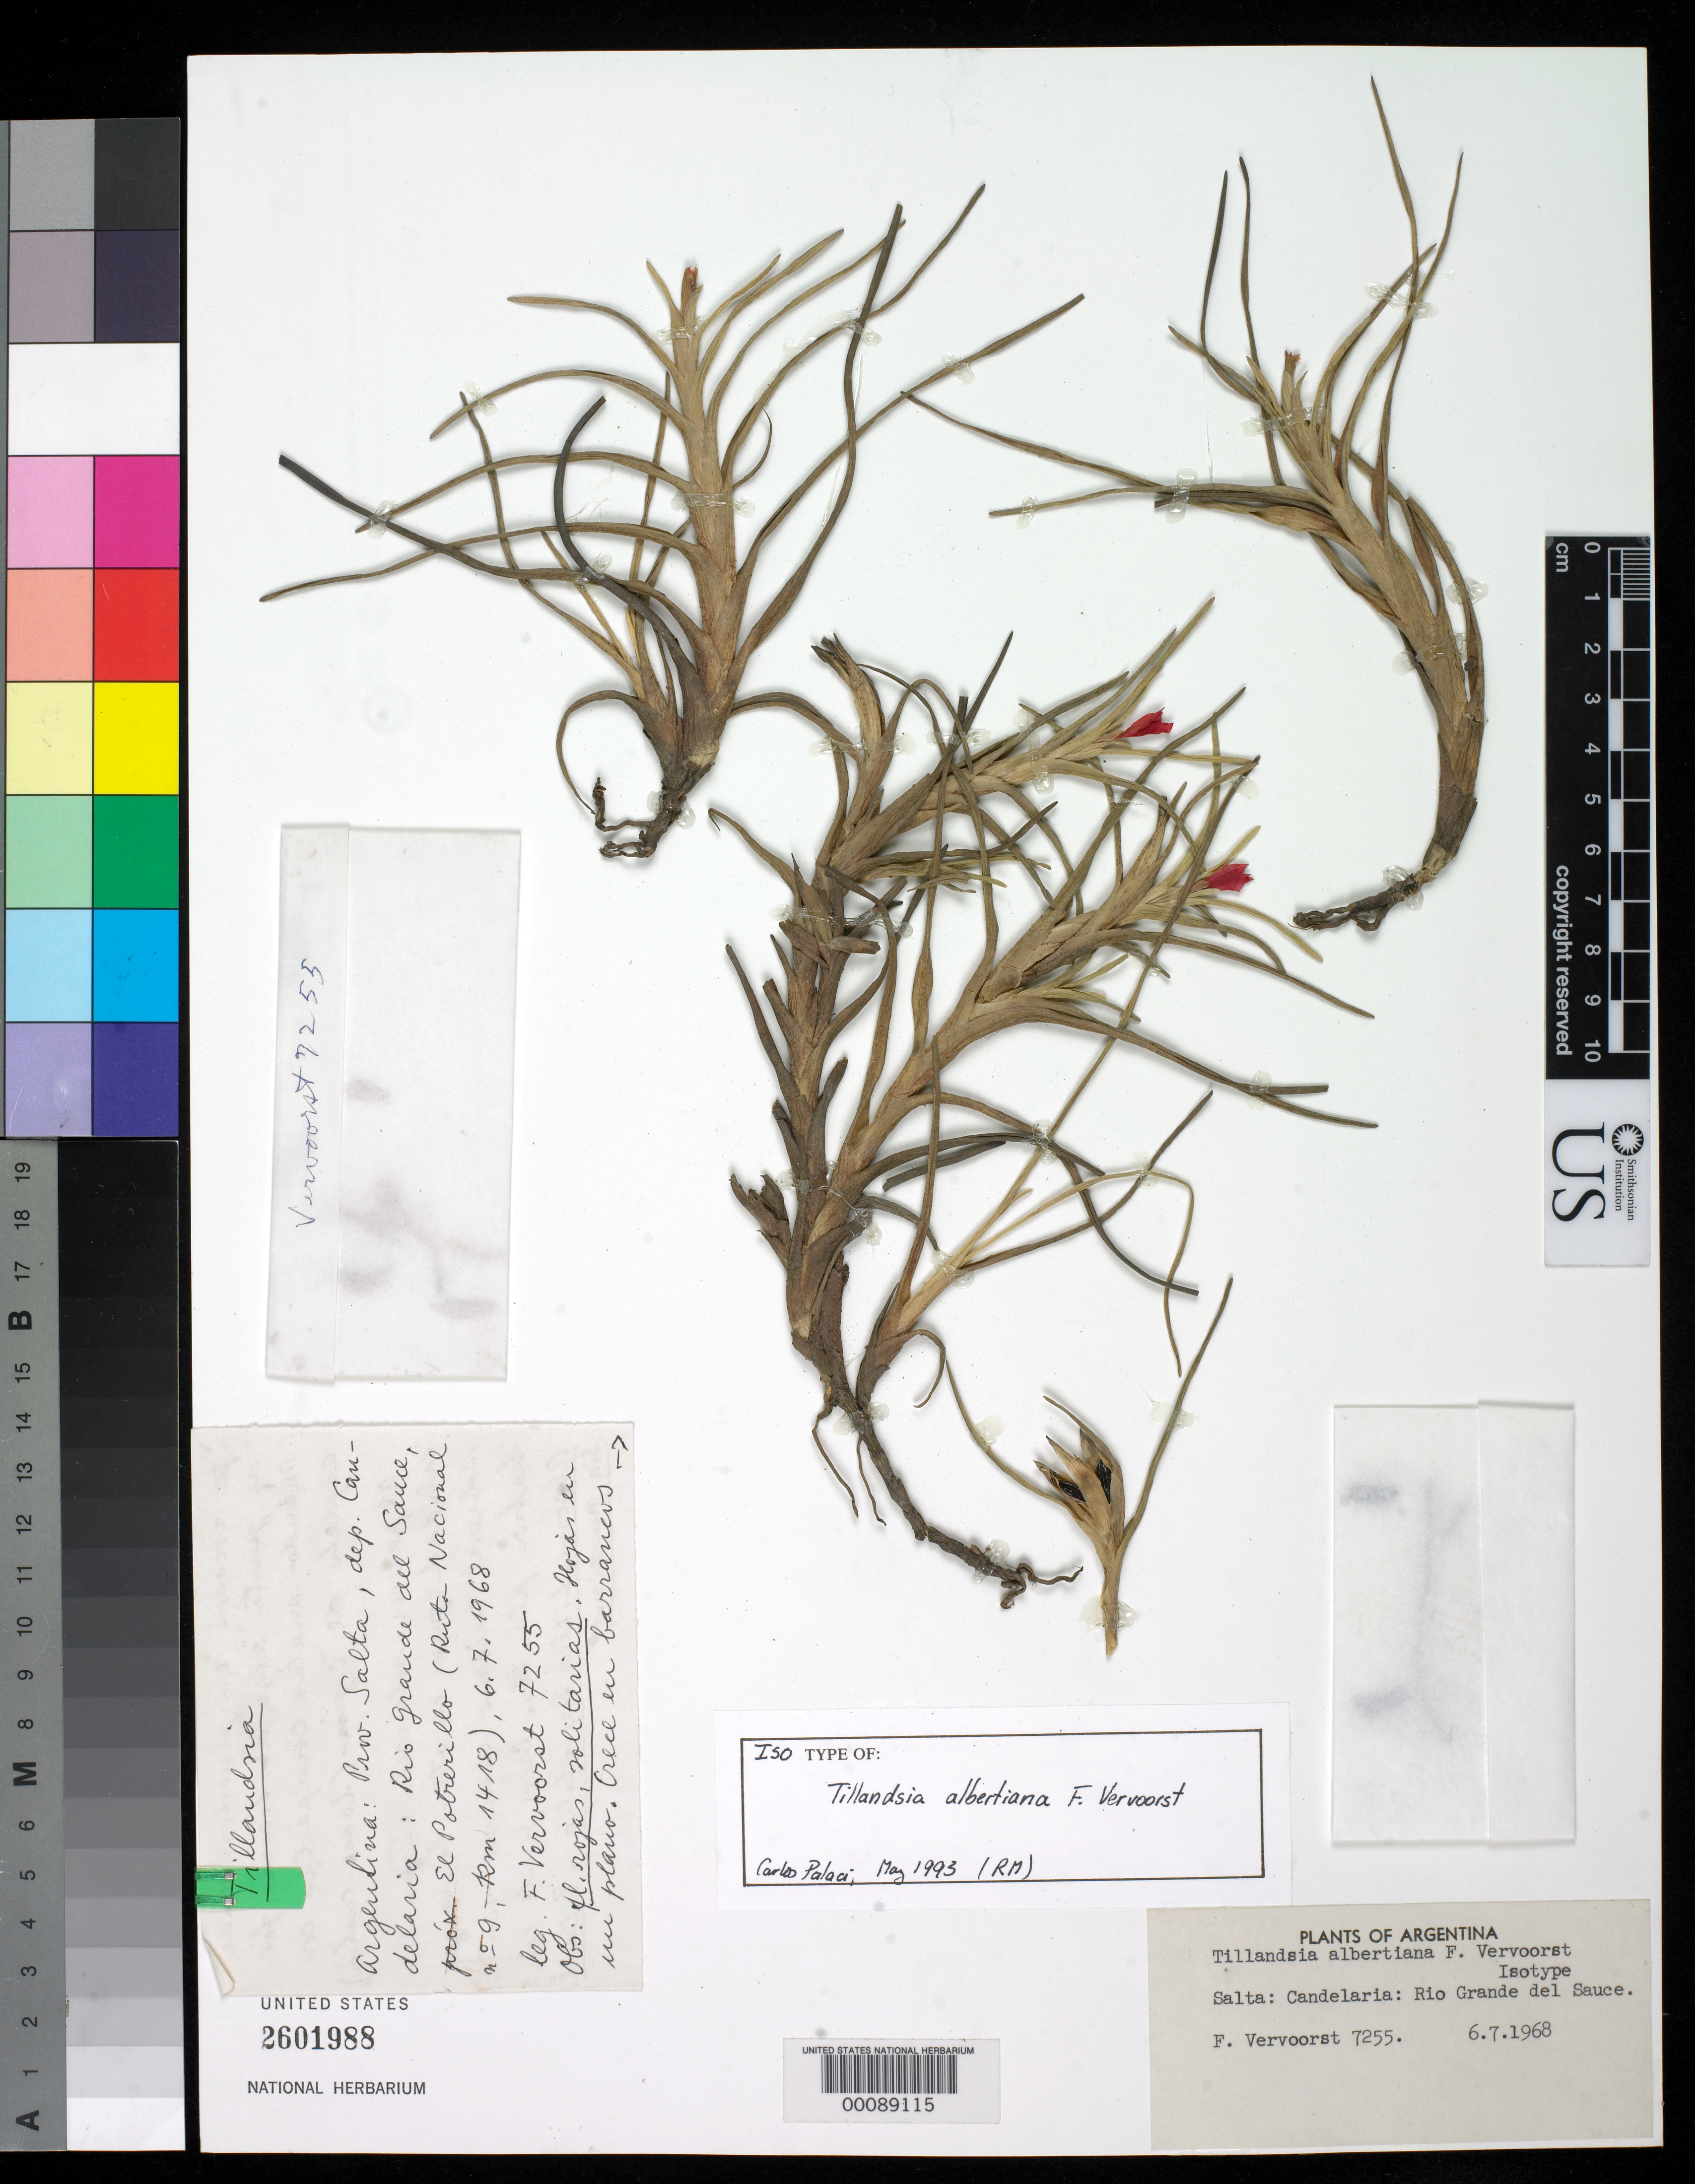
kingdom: Plantae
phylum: Tracheophyta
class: Liliopsida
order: Poales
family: Bromeliaceae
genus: Tillandsia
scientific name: Tillandsia albertiana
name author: Verv.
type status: Isotype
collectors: F. B. Vervoorst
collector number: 7255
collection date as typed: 06 Jul 1968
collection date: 1968-07-06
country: Argentina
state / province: Salta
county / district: Candelaria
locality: Near El Potrerillo (ruta Nacional no. 9, km. 1418), Rio Grande del Sauce.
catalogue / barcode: US 2601988